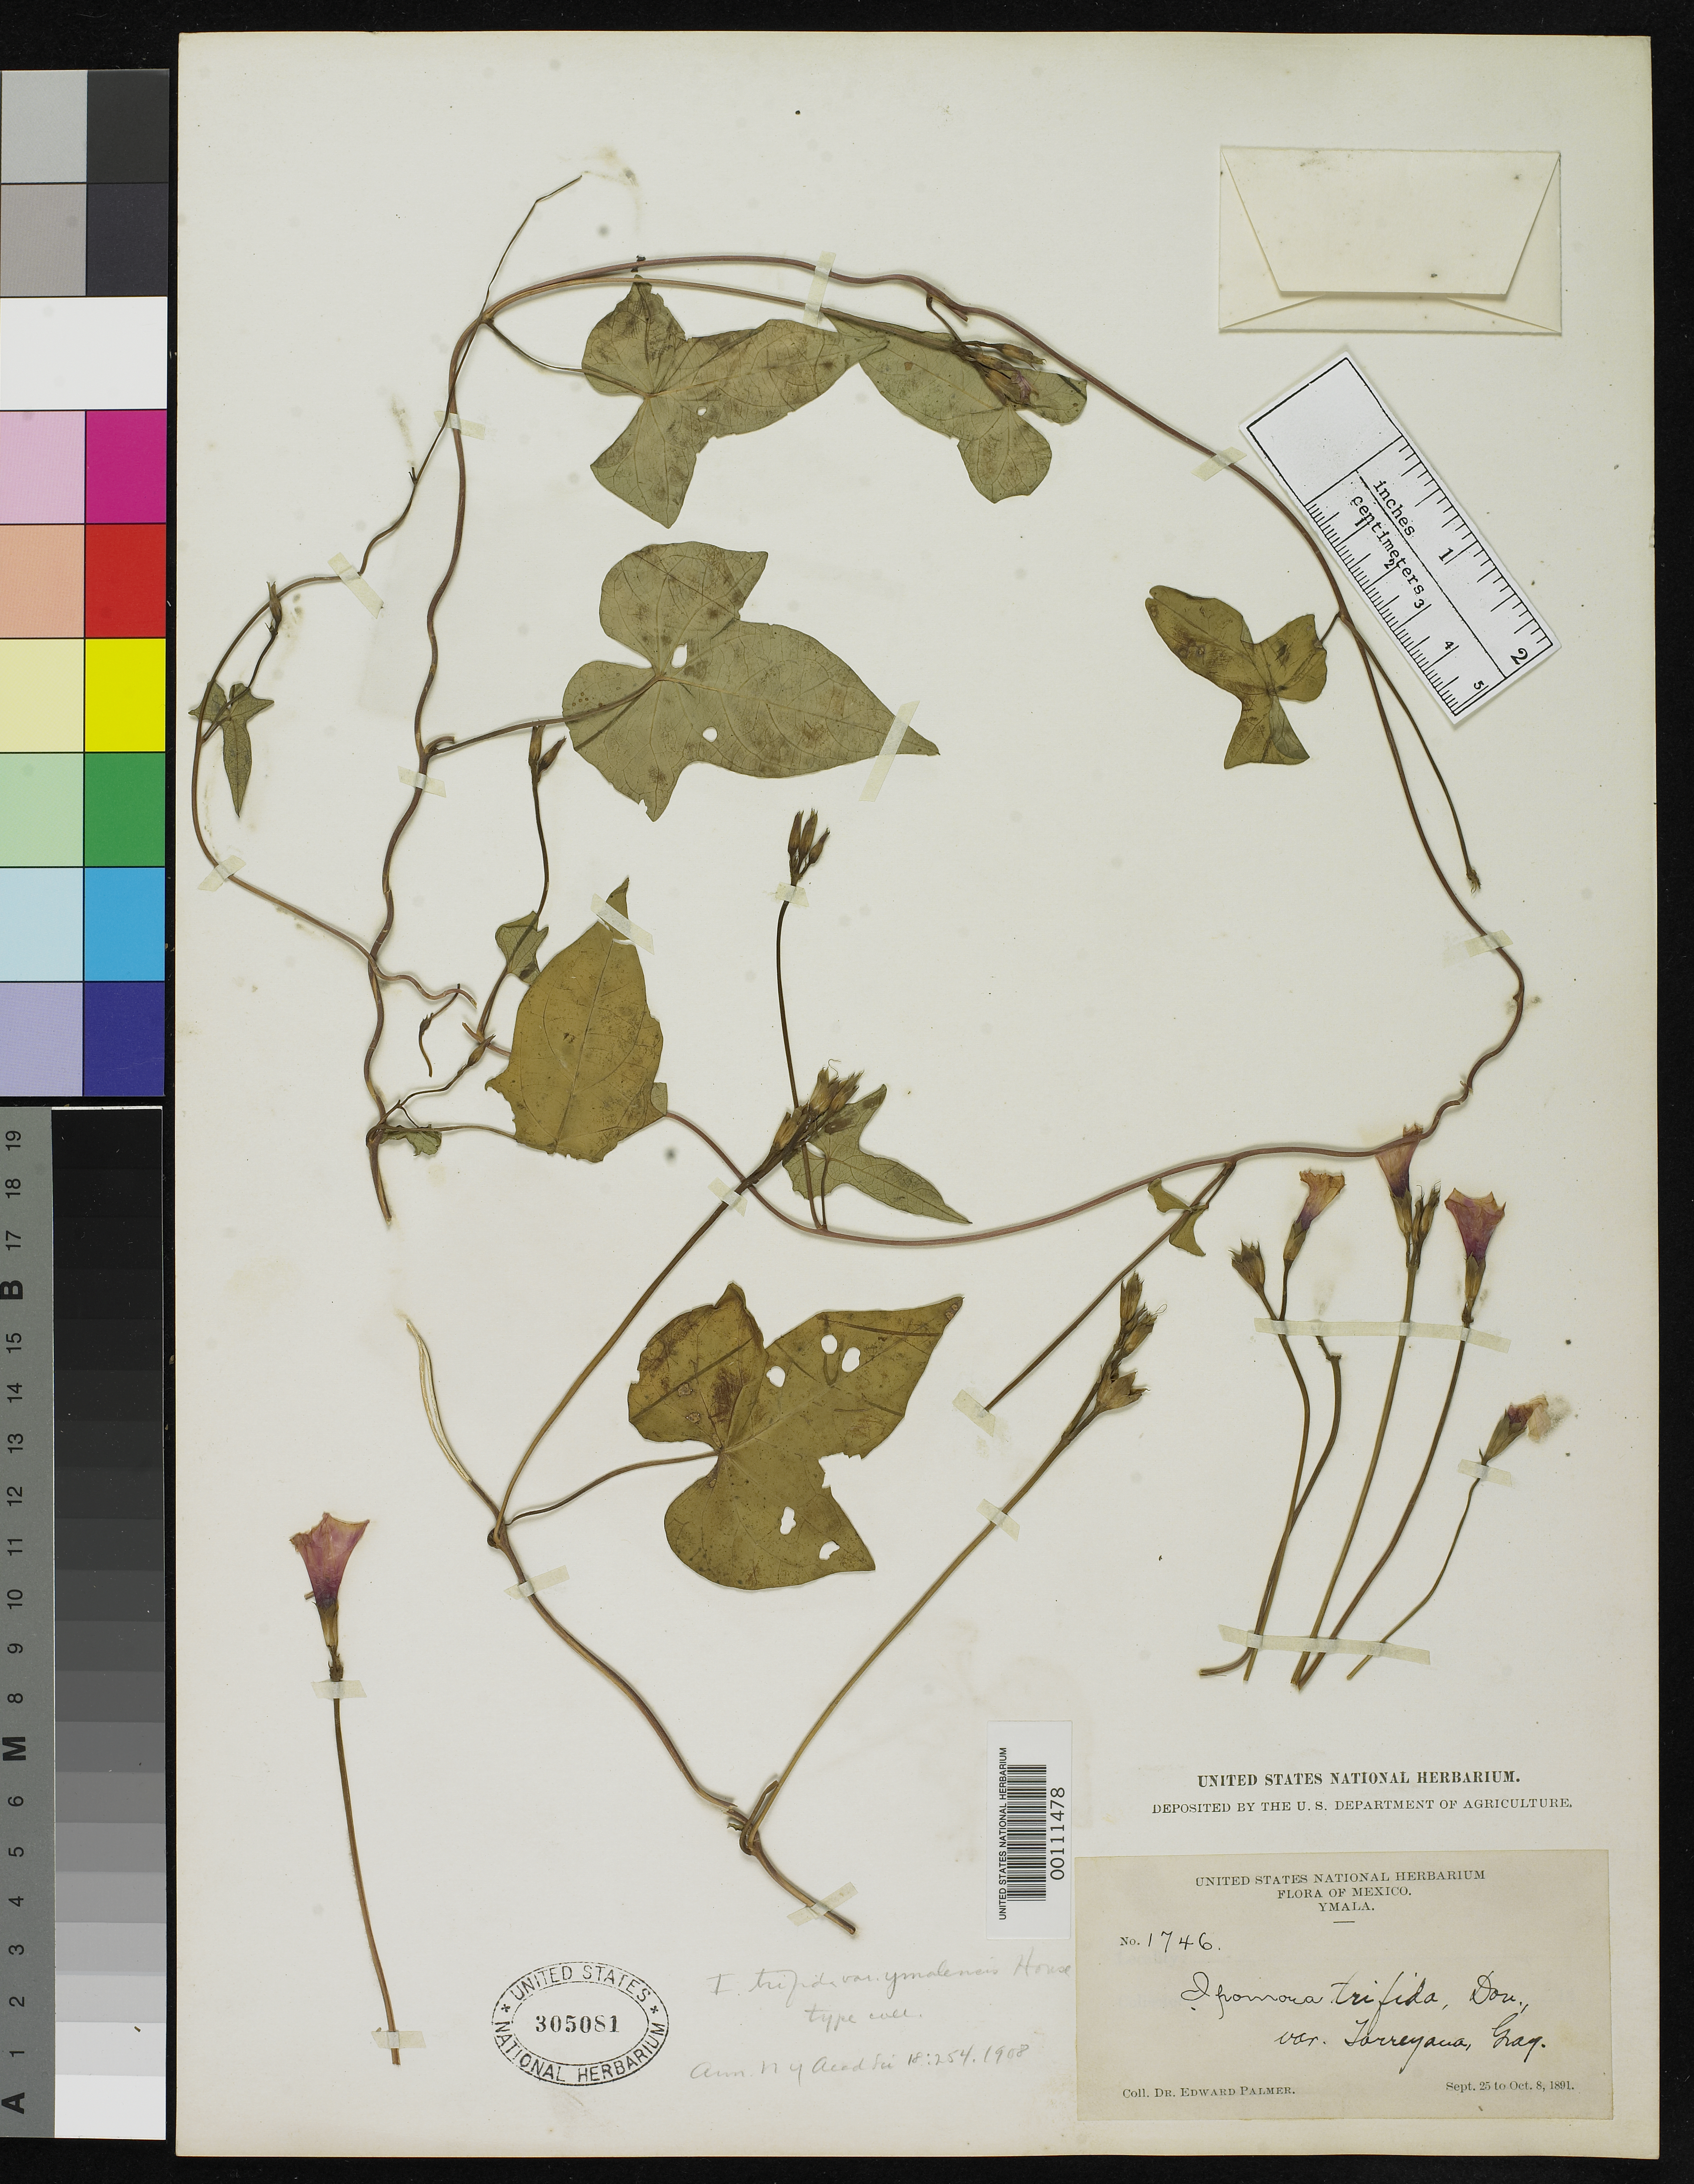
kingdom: Plantae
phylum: Tracheophyta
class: Magnoliopsida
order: Solanales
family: Convolvulaceae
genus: Ipomoea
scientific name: Ipomoea trifida var. ymalensis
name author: House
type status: Isotype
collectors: E. Palmer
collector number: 1746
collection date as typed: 25 Sep 1891 to 08 Oct 1891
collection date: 1891-09-25/1891-10-08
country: Mexico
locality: Ymala.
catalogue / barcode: US 305081